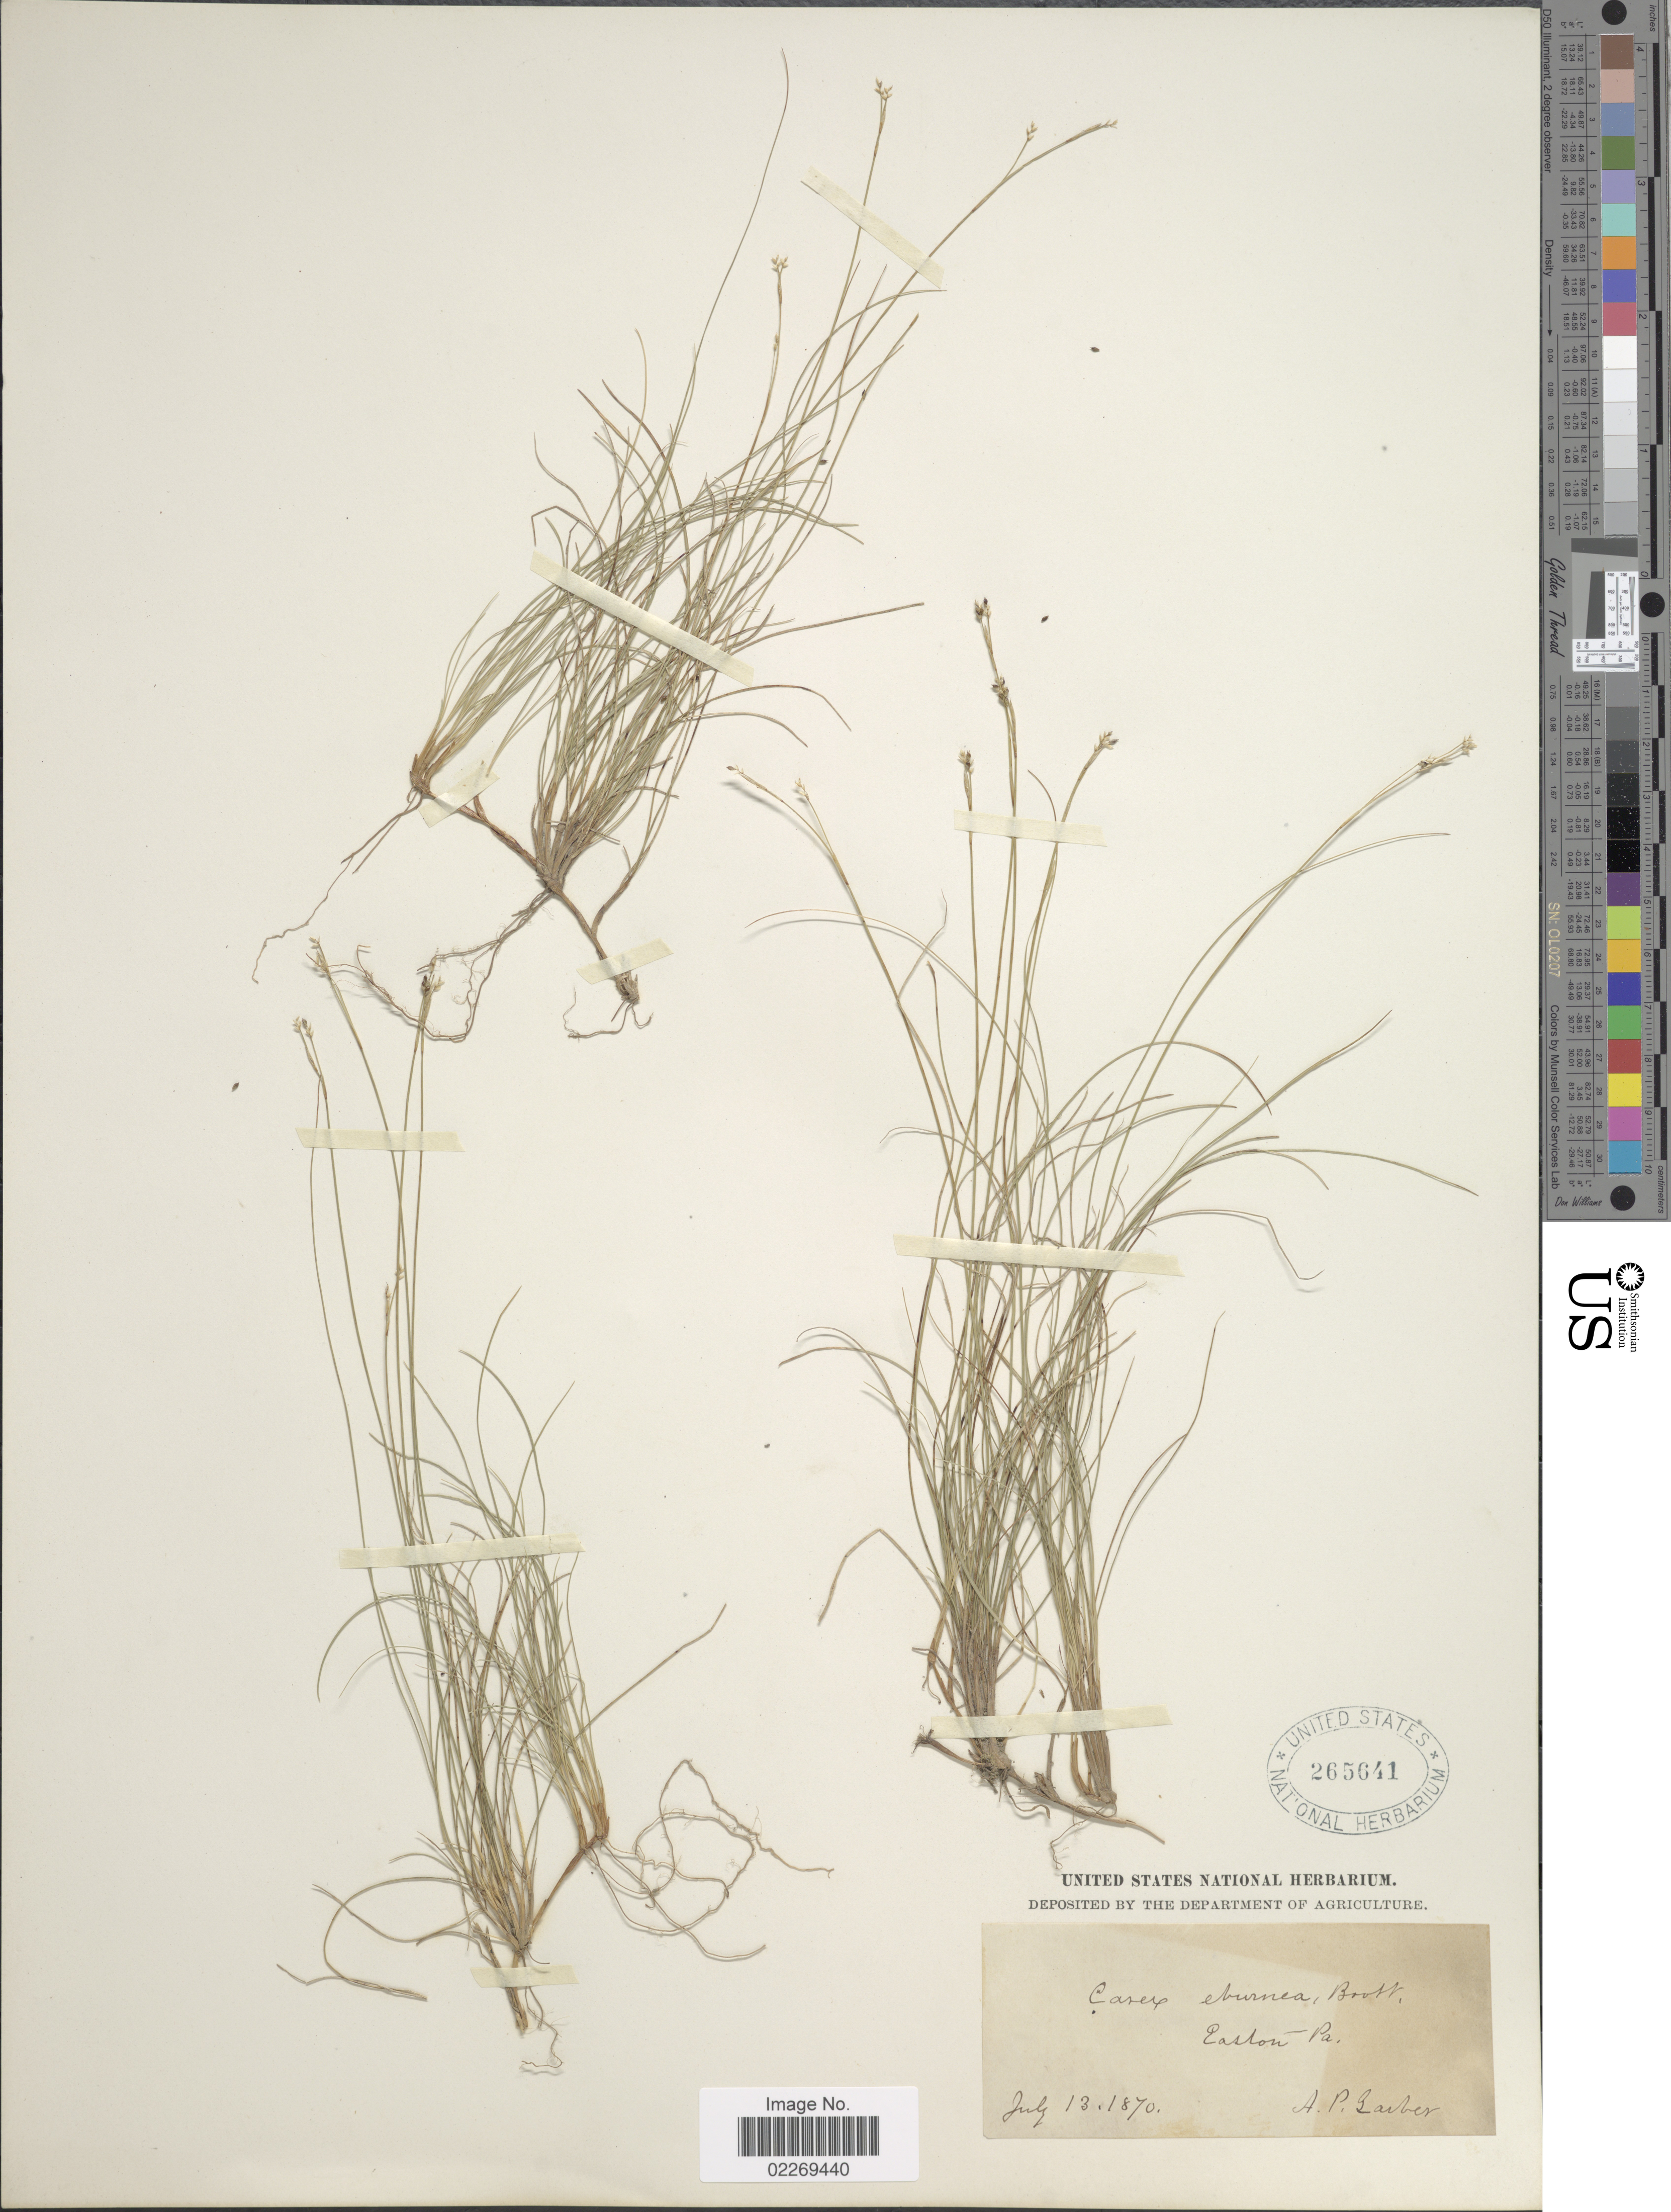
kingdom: Plantae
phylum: Tracheophyta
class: Liliopsida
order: Poales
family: Cyperaceae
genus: Carex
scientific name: Carex eburnea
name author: Boott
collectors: A. P. Garber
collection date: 1870-07-13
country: United States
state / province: Pennsylvania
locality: Easton Pa.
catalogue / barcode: US 265641